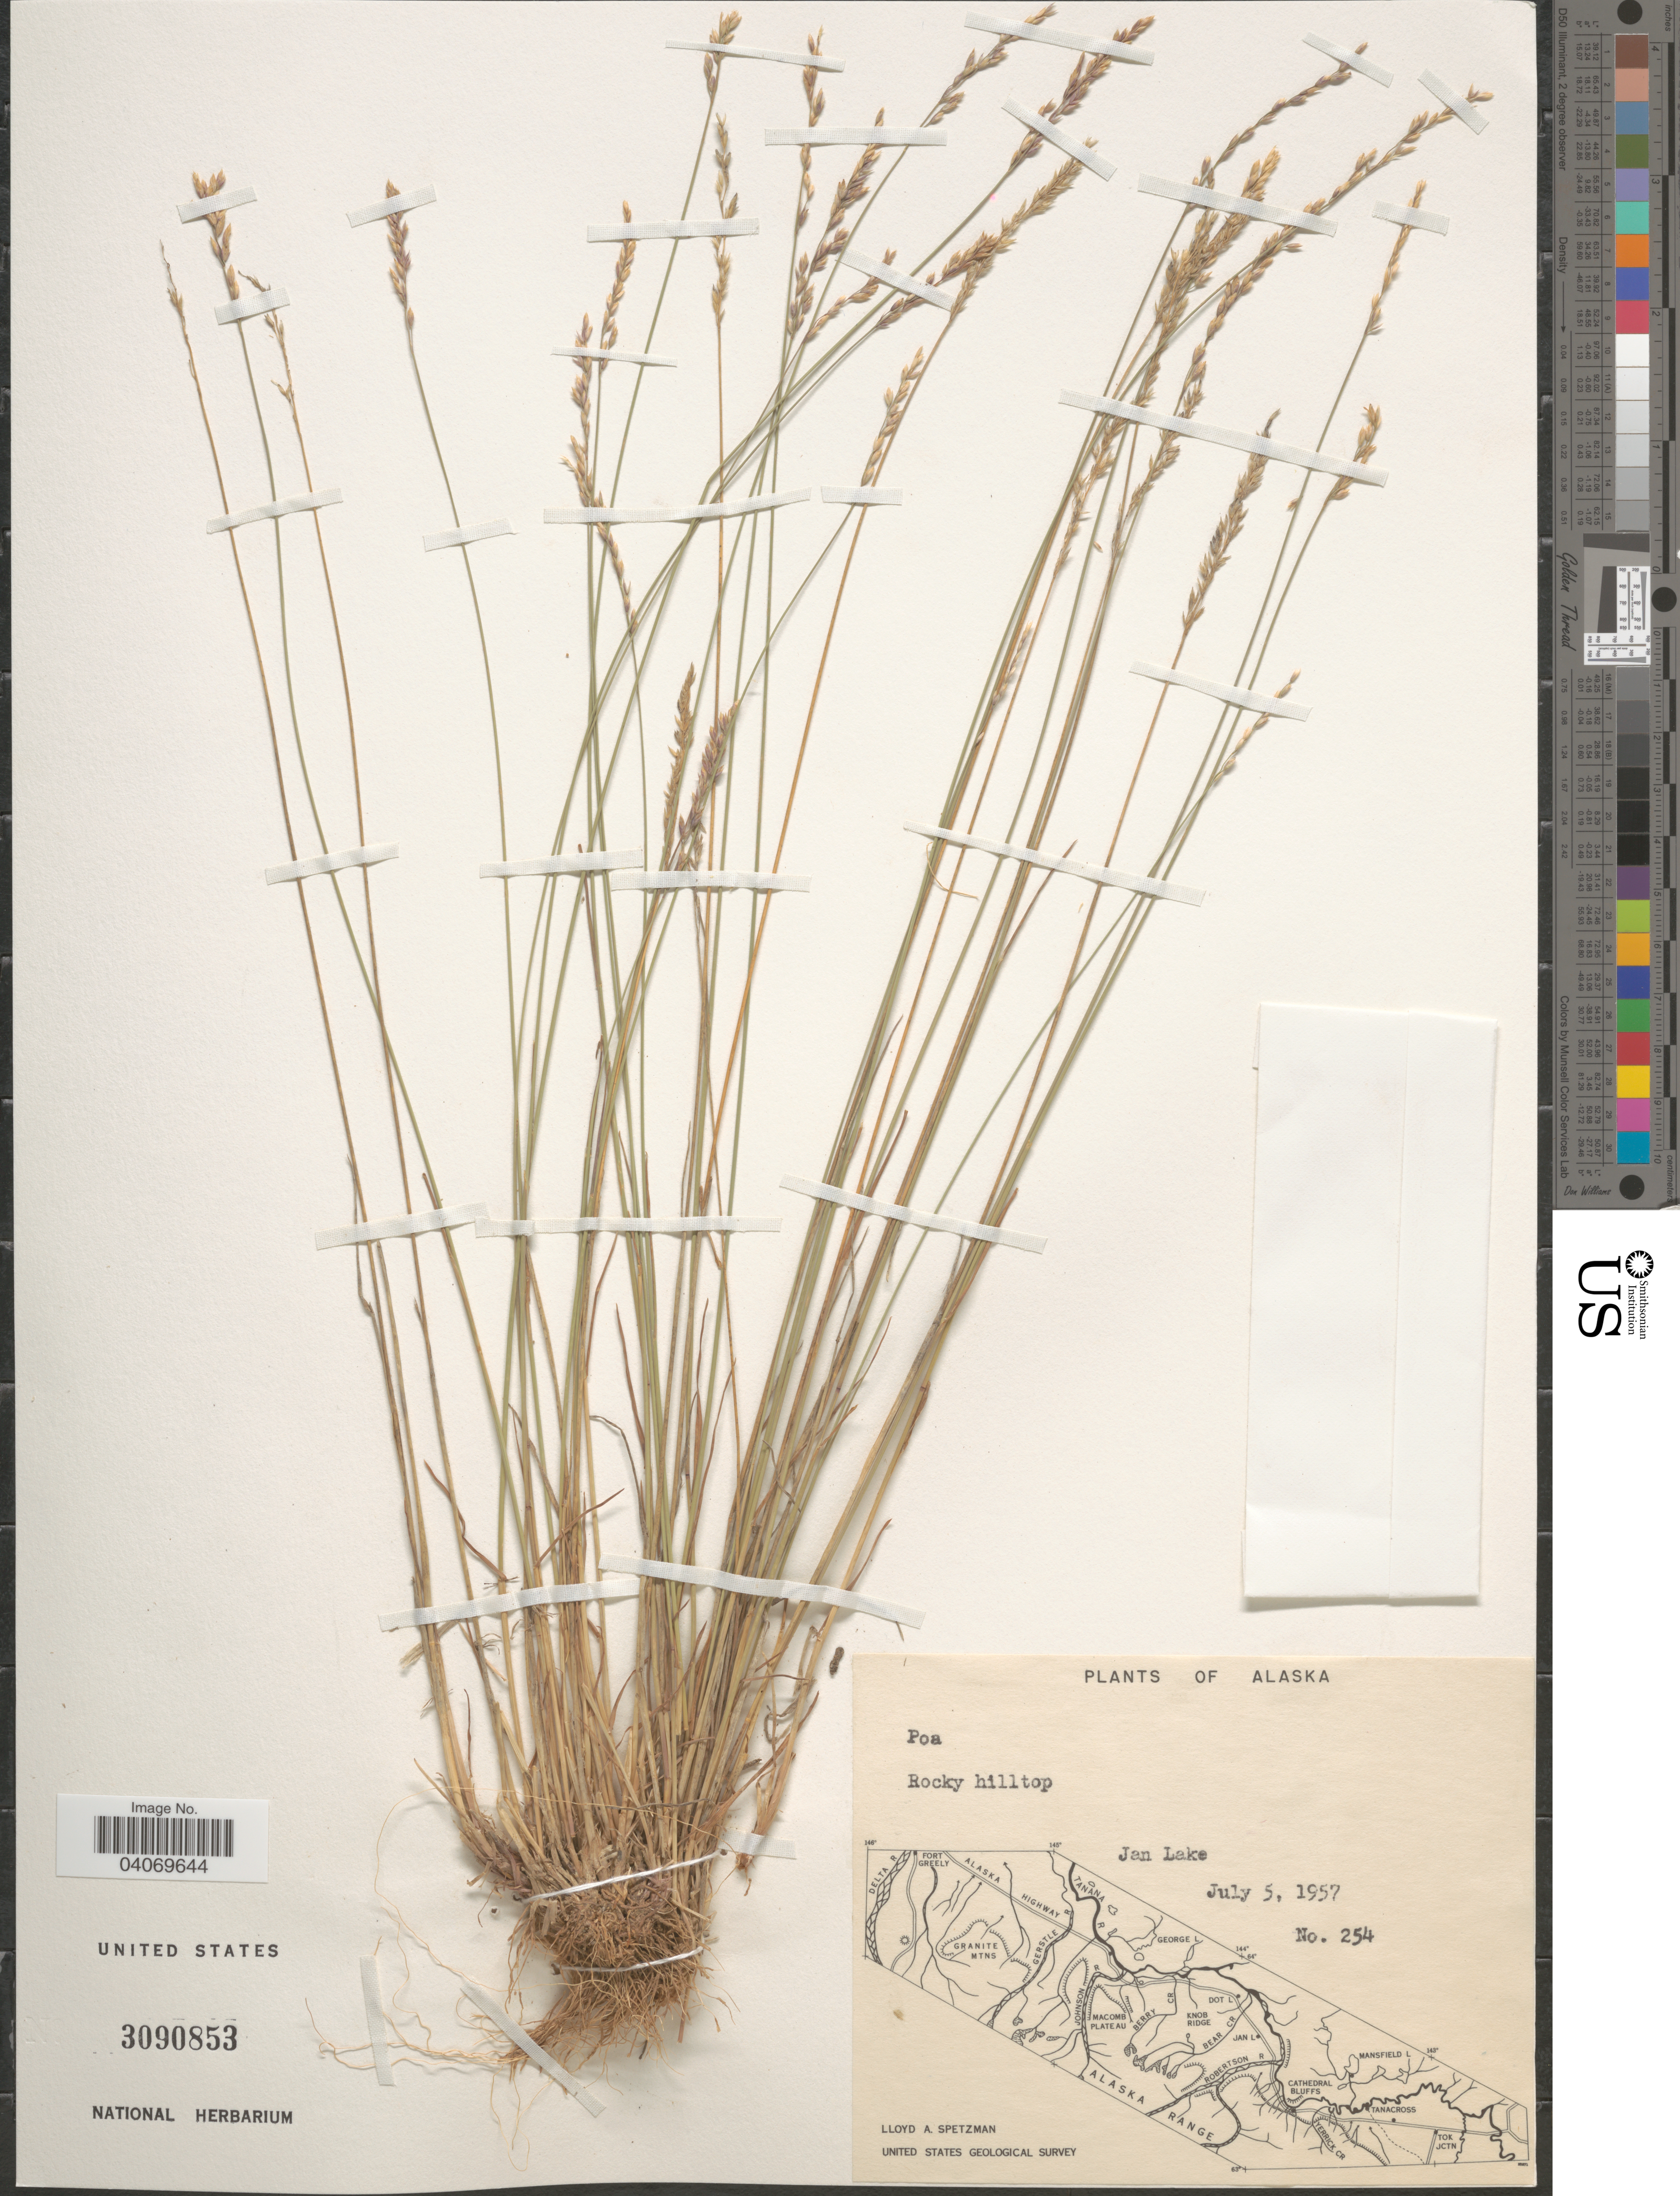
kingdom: Plantae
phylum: Tracheophyta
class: Liliopsida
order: Poales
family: Poaceae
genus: Poa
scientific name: Poa sp.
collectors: L. Spetzman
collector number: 254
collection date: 1957-07-05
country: United States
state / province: Alaska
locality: Jan Lake. United States Geological Survey.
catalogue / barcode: US 3090853